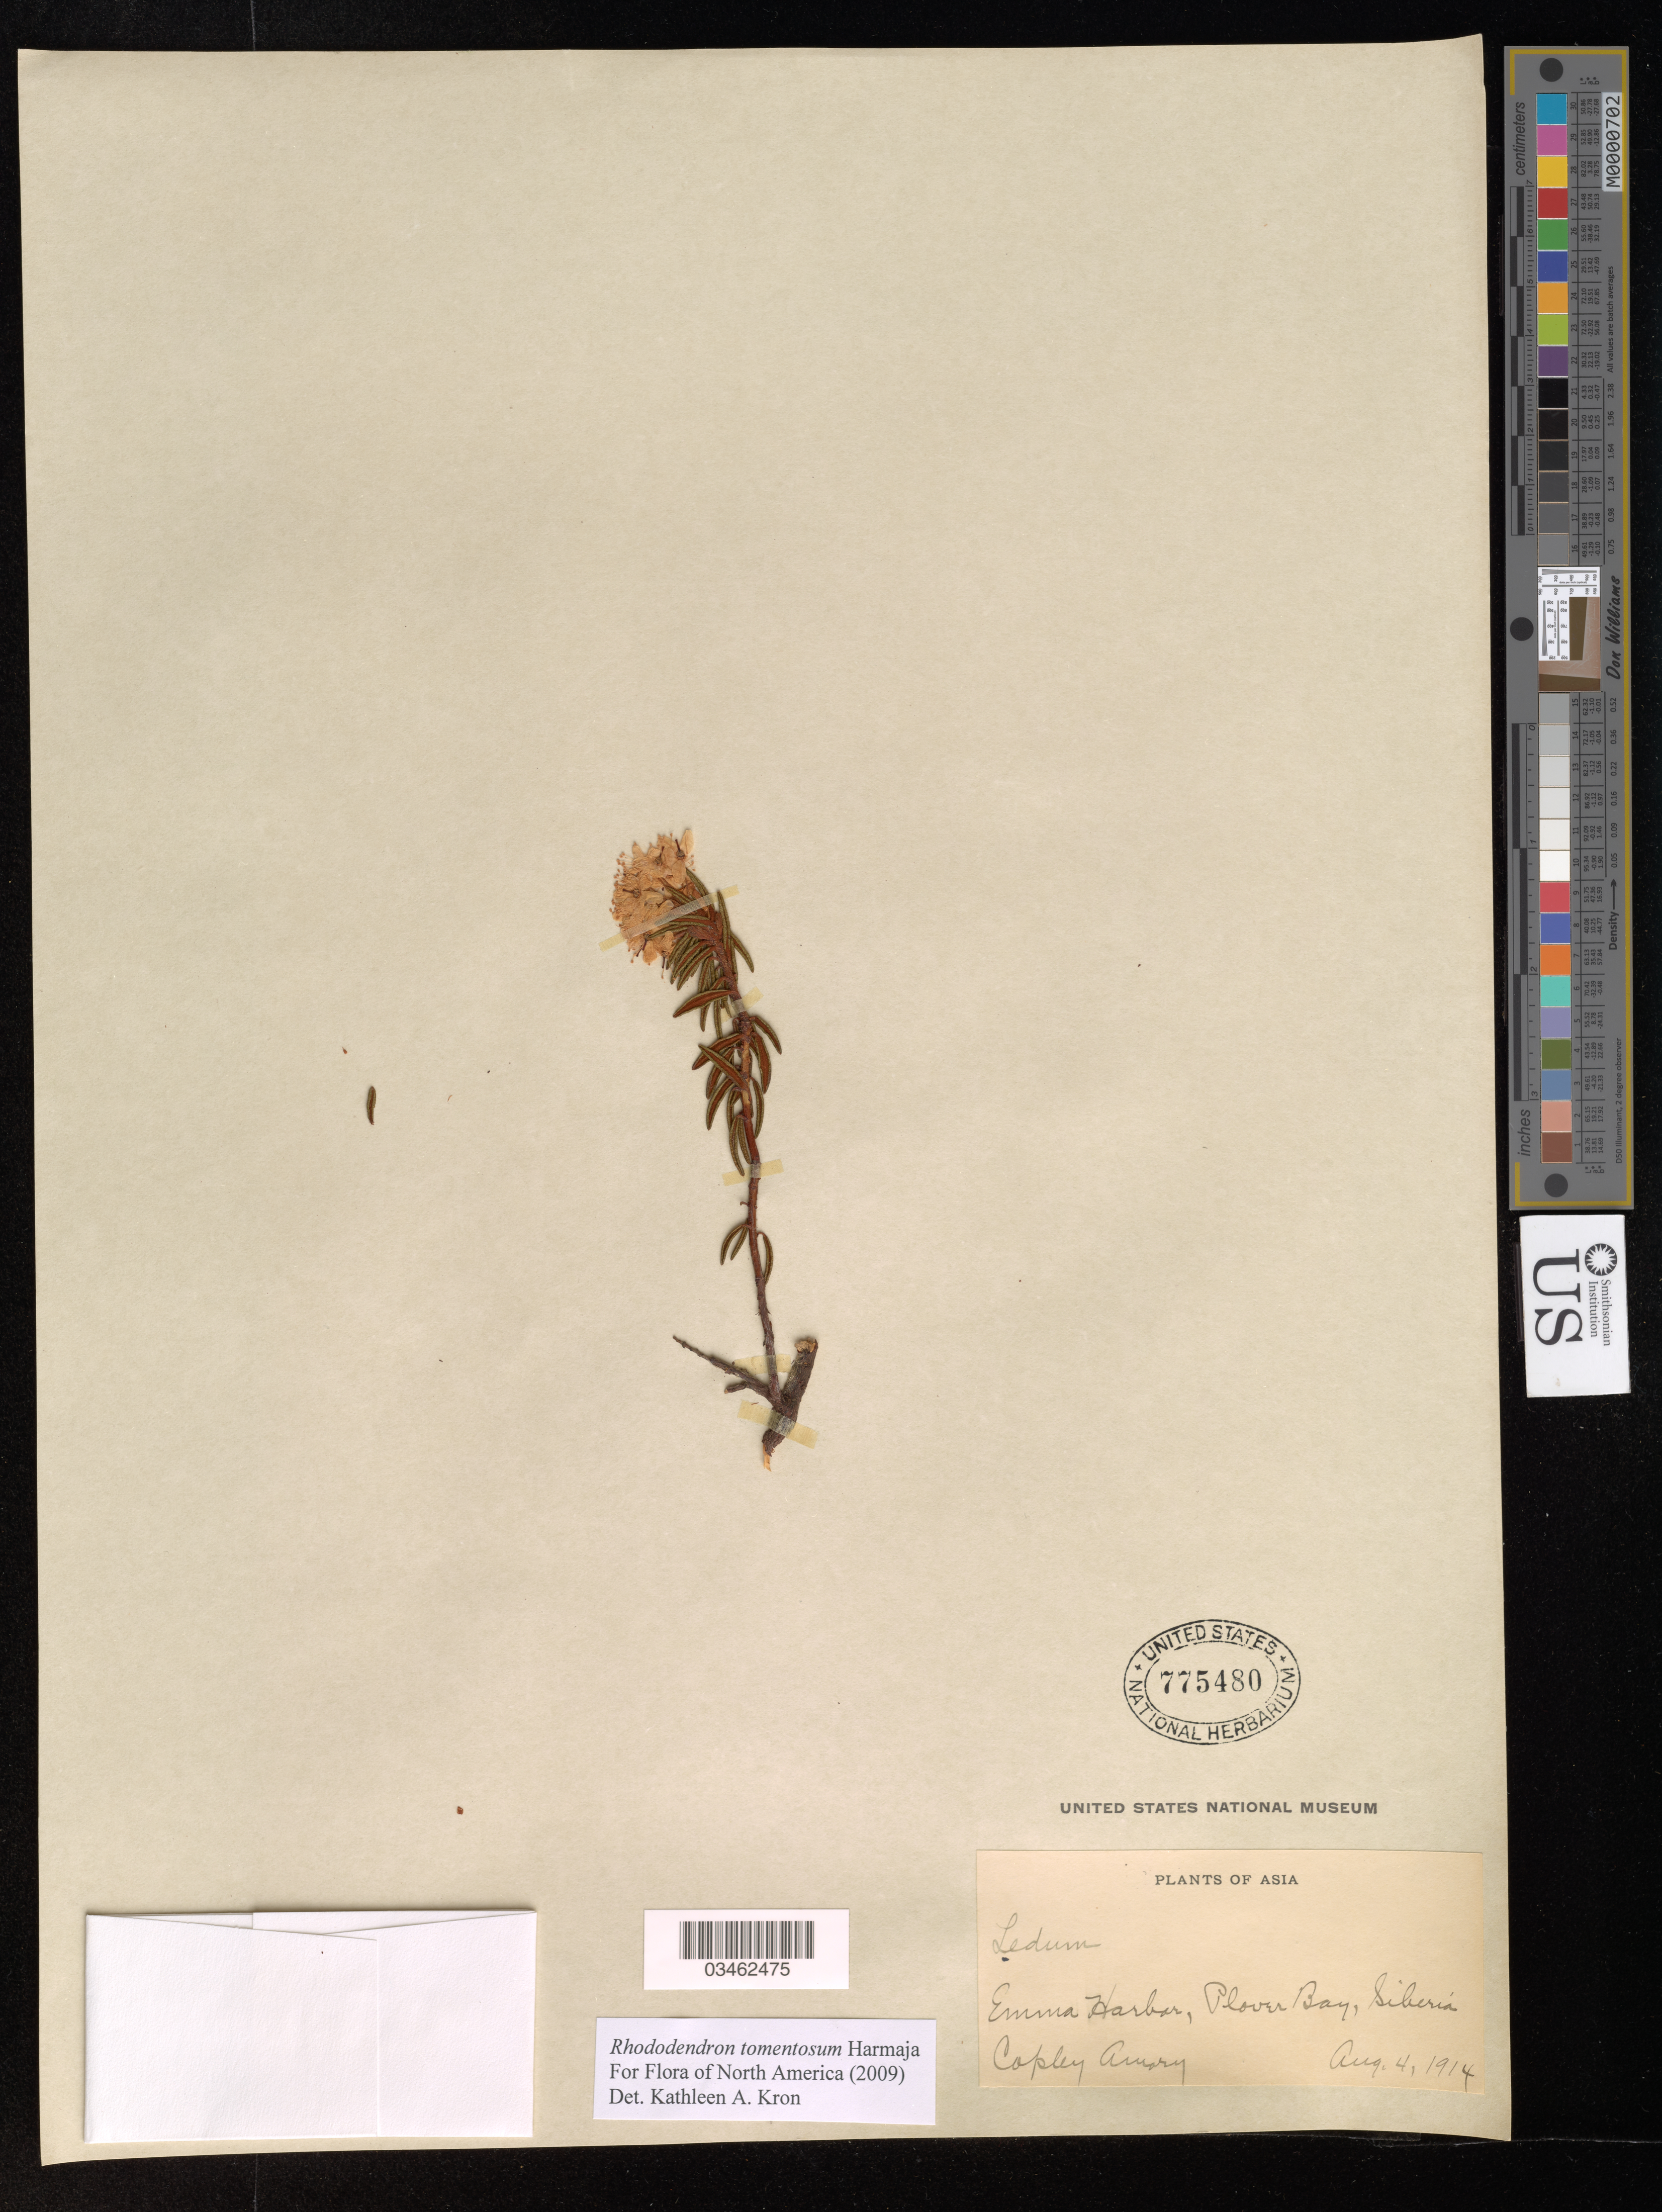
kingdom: Plantae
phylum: Tracheophyta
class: Magnoliopsida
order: Ericales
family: Ericaceae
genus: Ledum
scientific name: Ledum sp.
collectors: C. Amory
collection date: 1914-08-04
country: Russian Federation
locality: Asia. Emma Harbor, Plover Bay, Siberia.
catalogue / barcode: US 775480